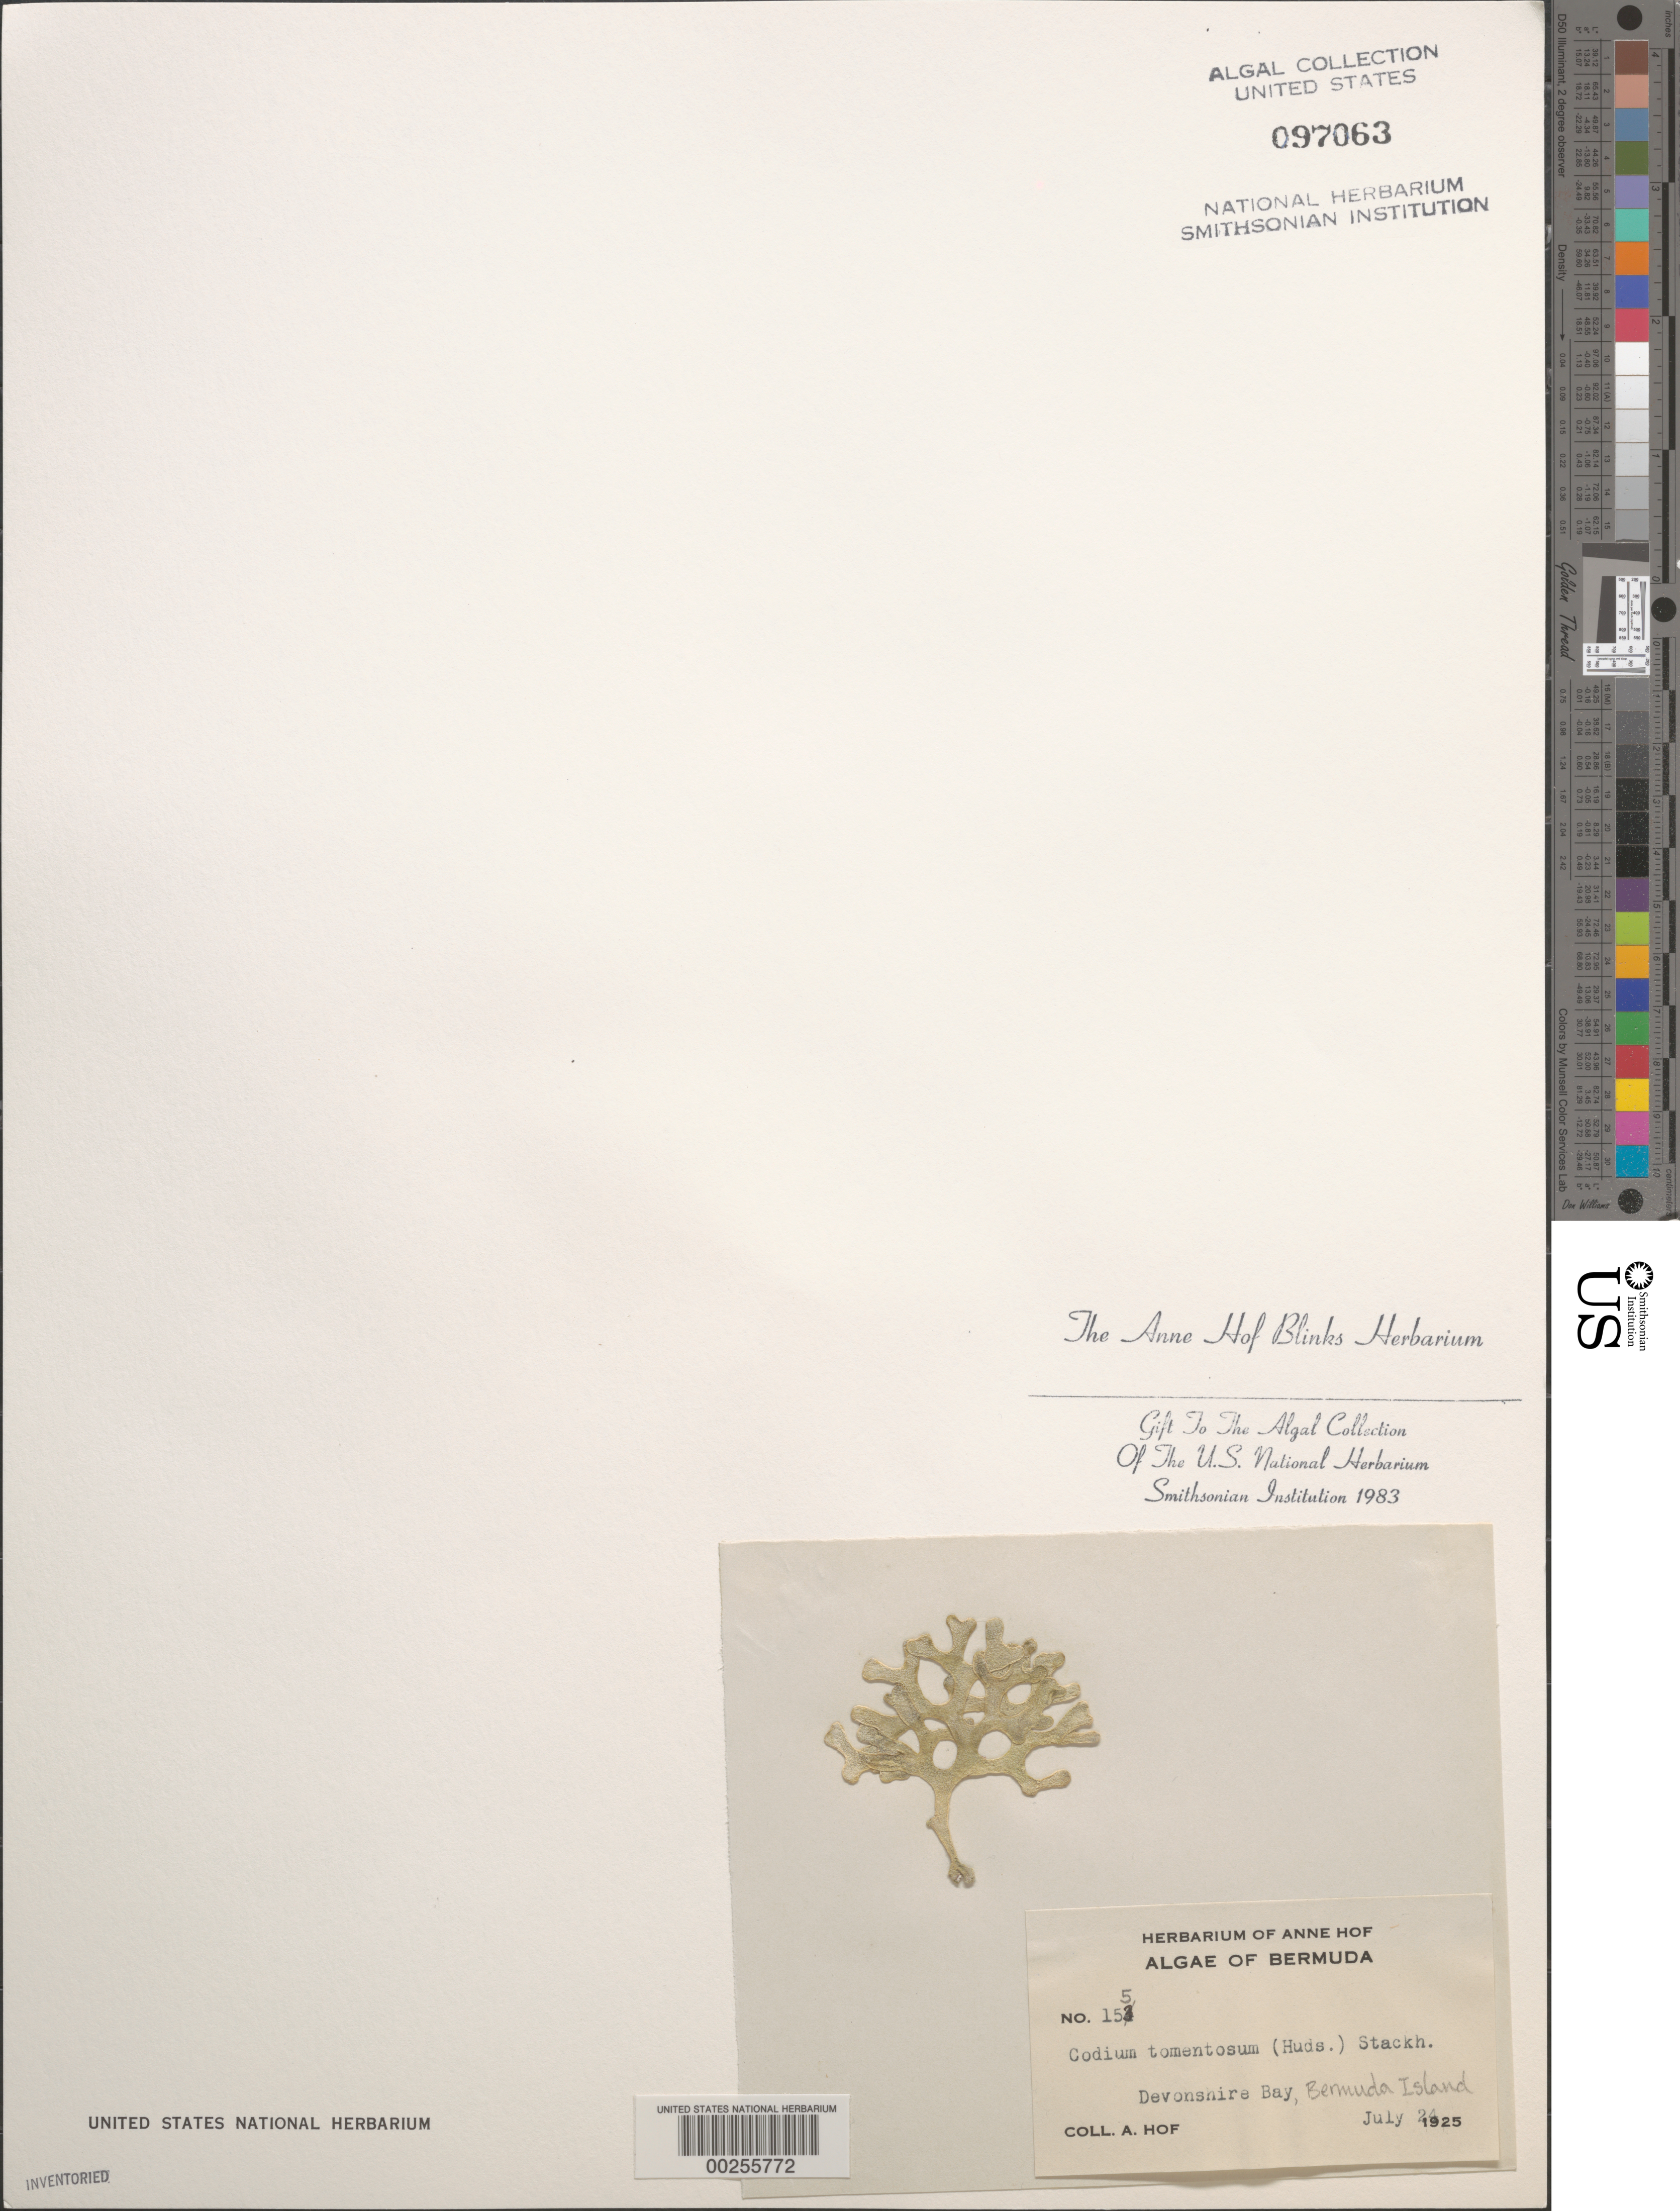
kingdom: Plantae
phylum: Chlorophyta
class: Ulvophyceae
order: Bryopsidales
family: Codiaceae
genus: Codium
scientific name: Codium tomentosum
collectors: A. Blinks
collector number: AHB 155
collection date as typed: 24 Jul 1925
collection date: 1925-07-24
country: Bermuda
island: Bermuda Island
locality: Devonshire Bay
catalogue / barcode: US 97063